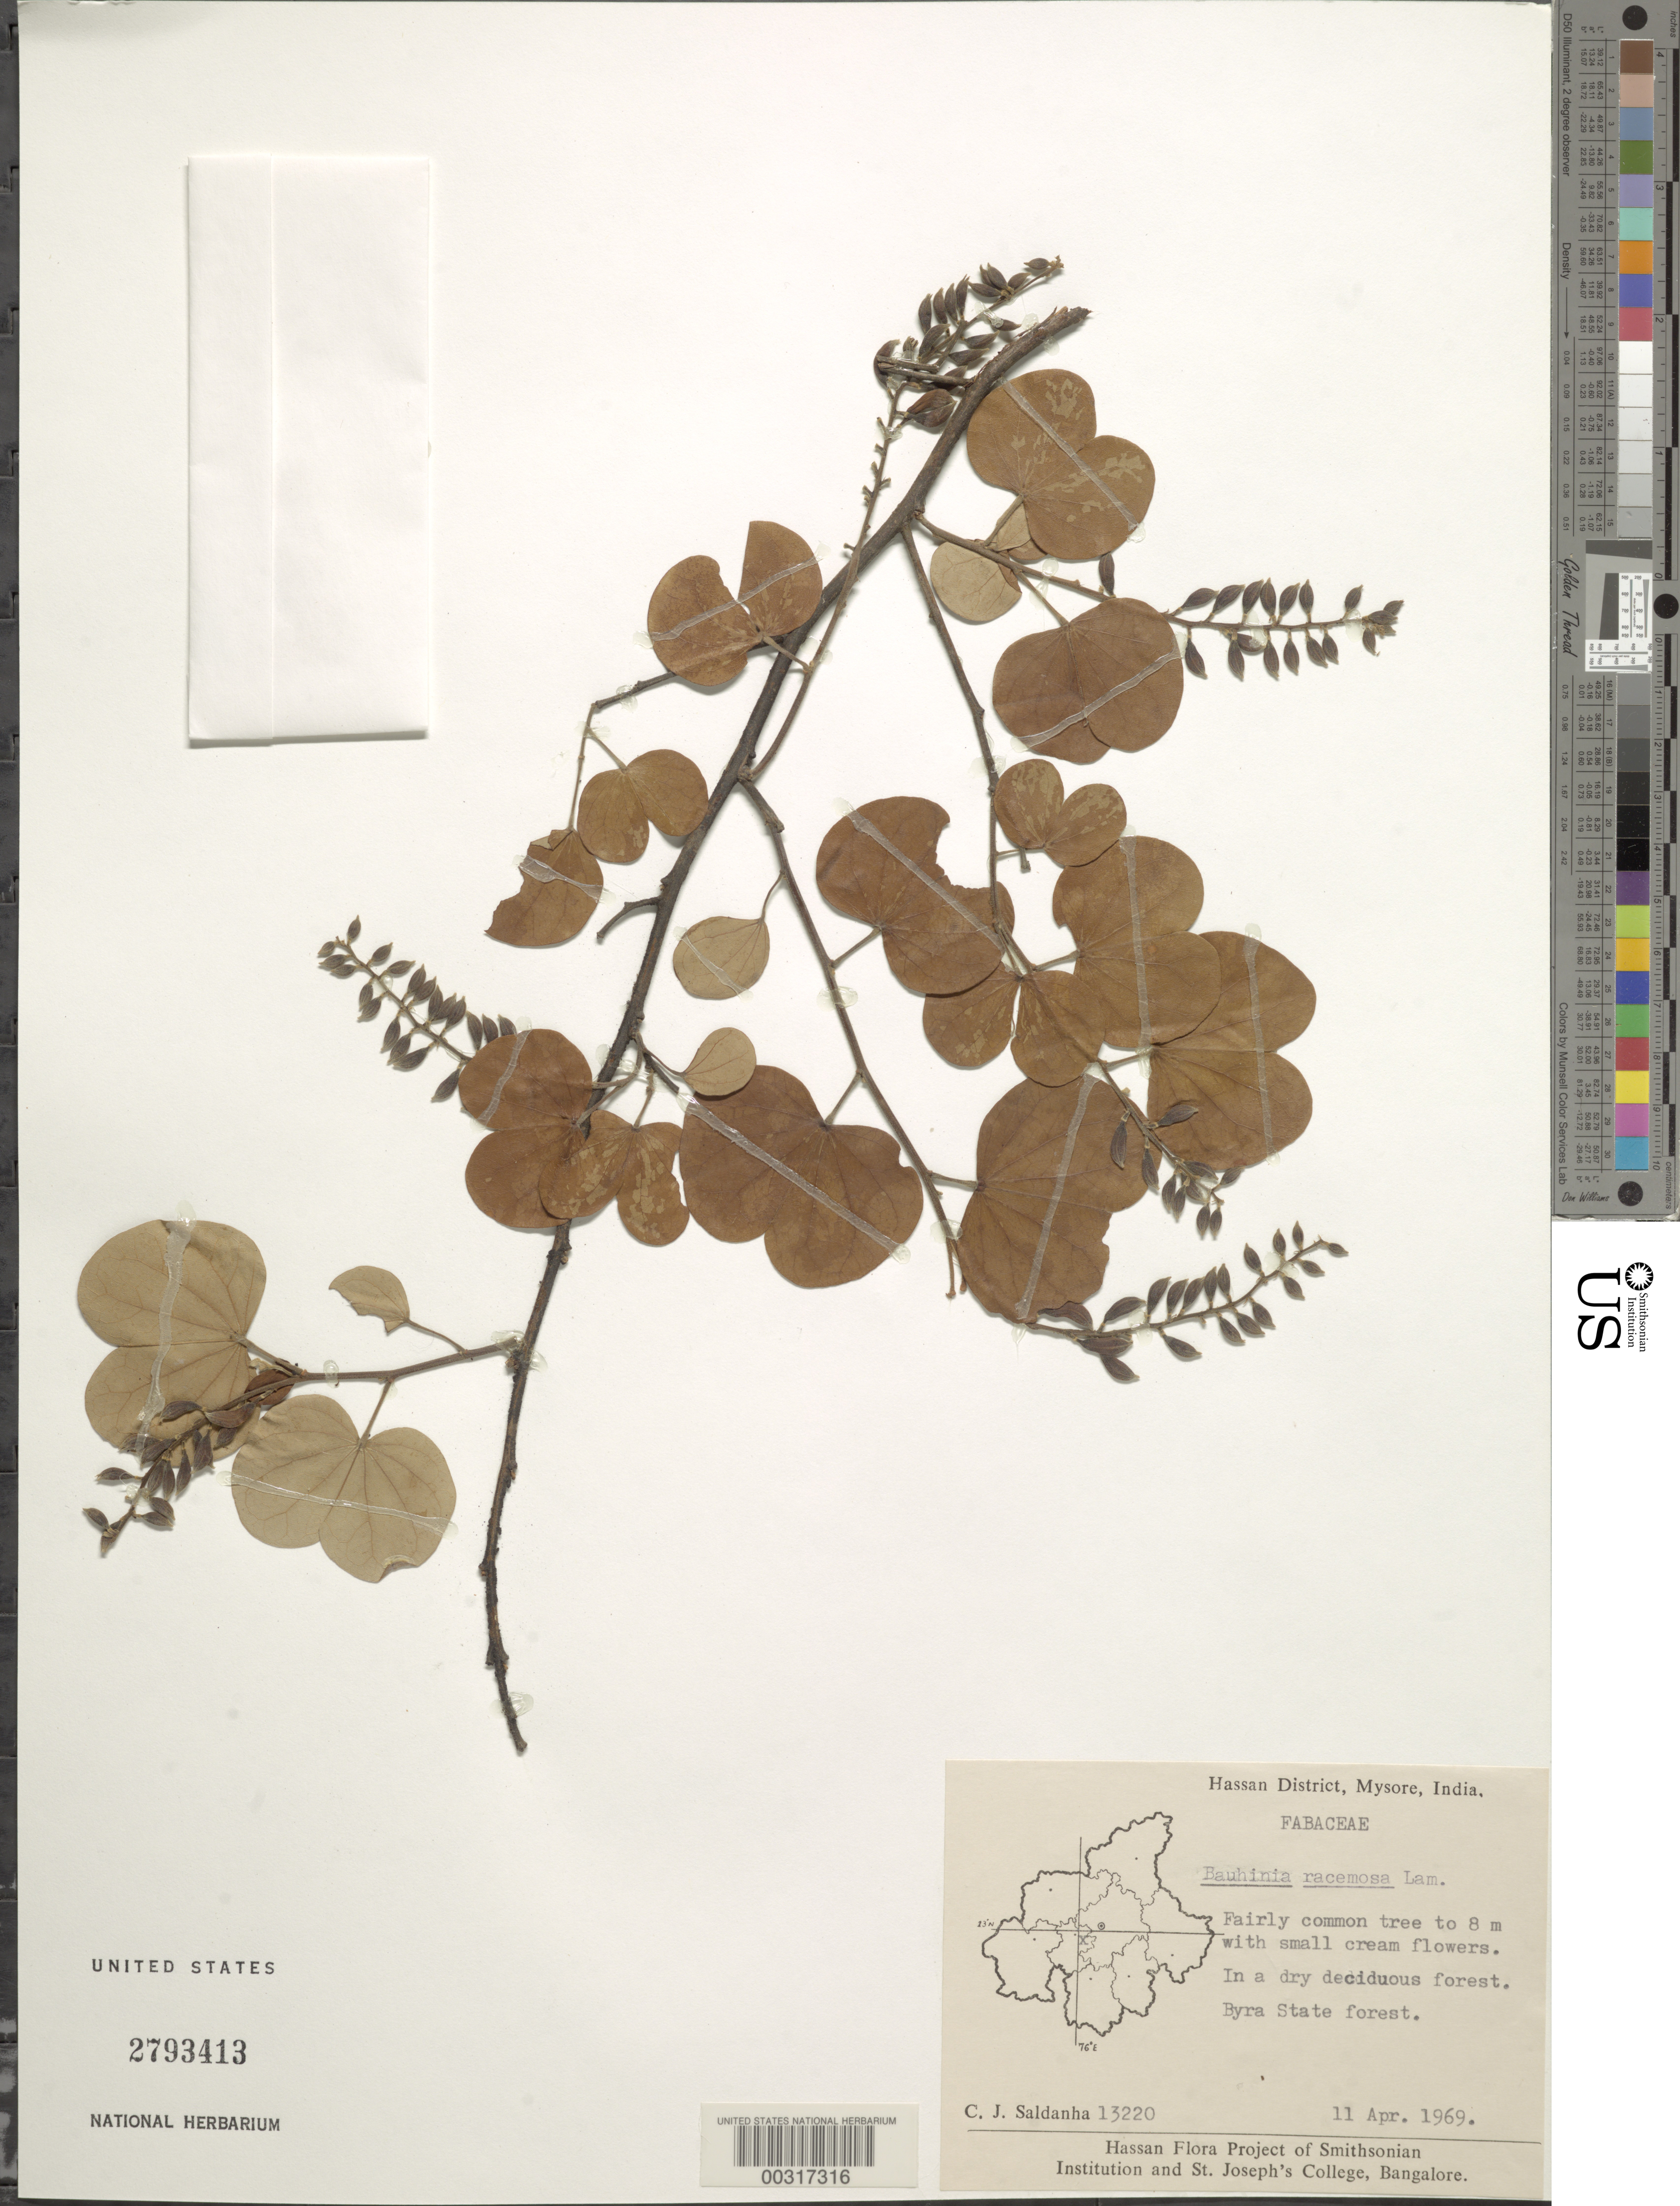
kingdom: Plantae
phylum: Tracheophyta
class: Magnoliopsida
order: Fabales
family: Fabaceae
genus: Bauhinia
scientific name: Bauhinia racemosa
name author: Lam.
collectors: C. J. Saldanha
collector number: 13220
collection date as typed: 11 Apr 1969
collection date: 1969-04-11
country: India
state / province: Karnataka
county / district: Hassan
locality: Byra state forest, mysore state [mysore state = karnataka.]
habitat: In dry deciduous forest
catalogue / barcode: US 2793413